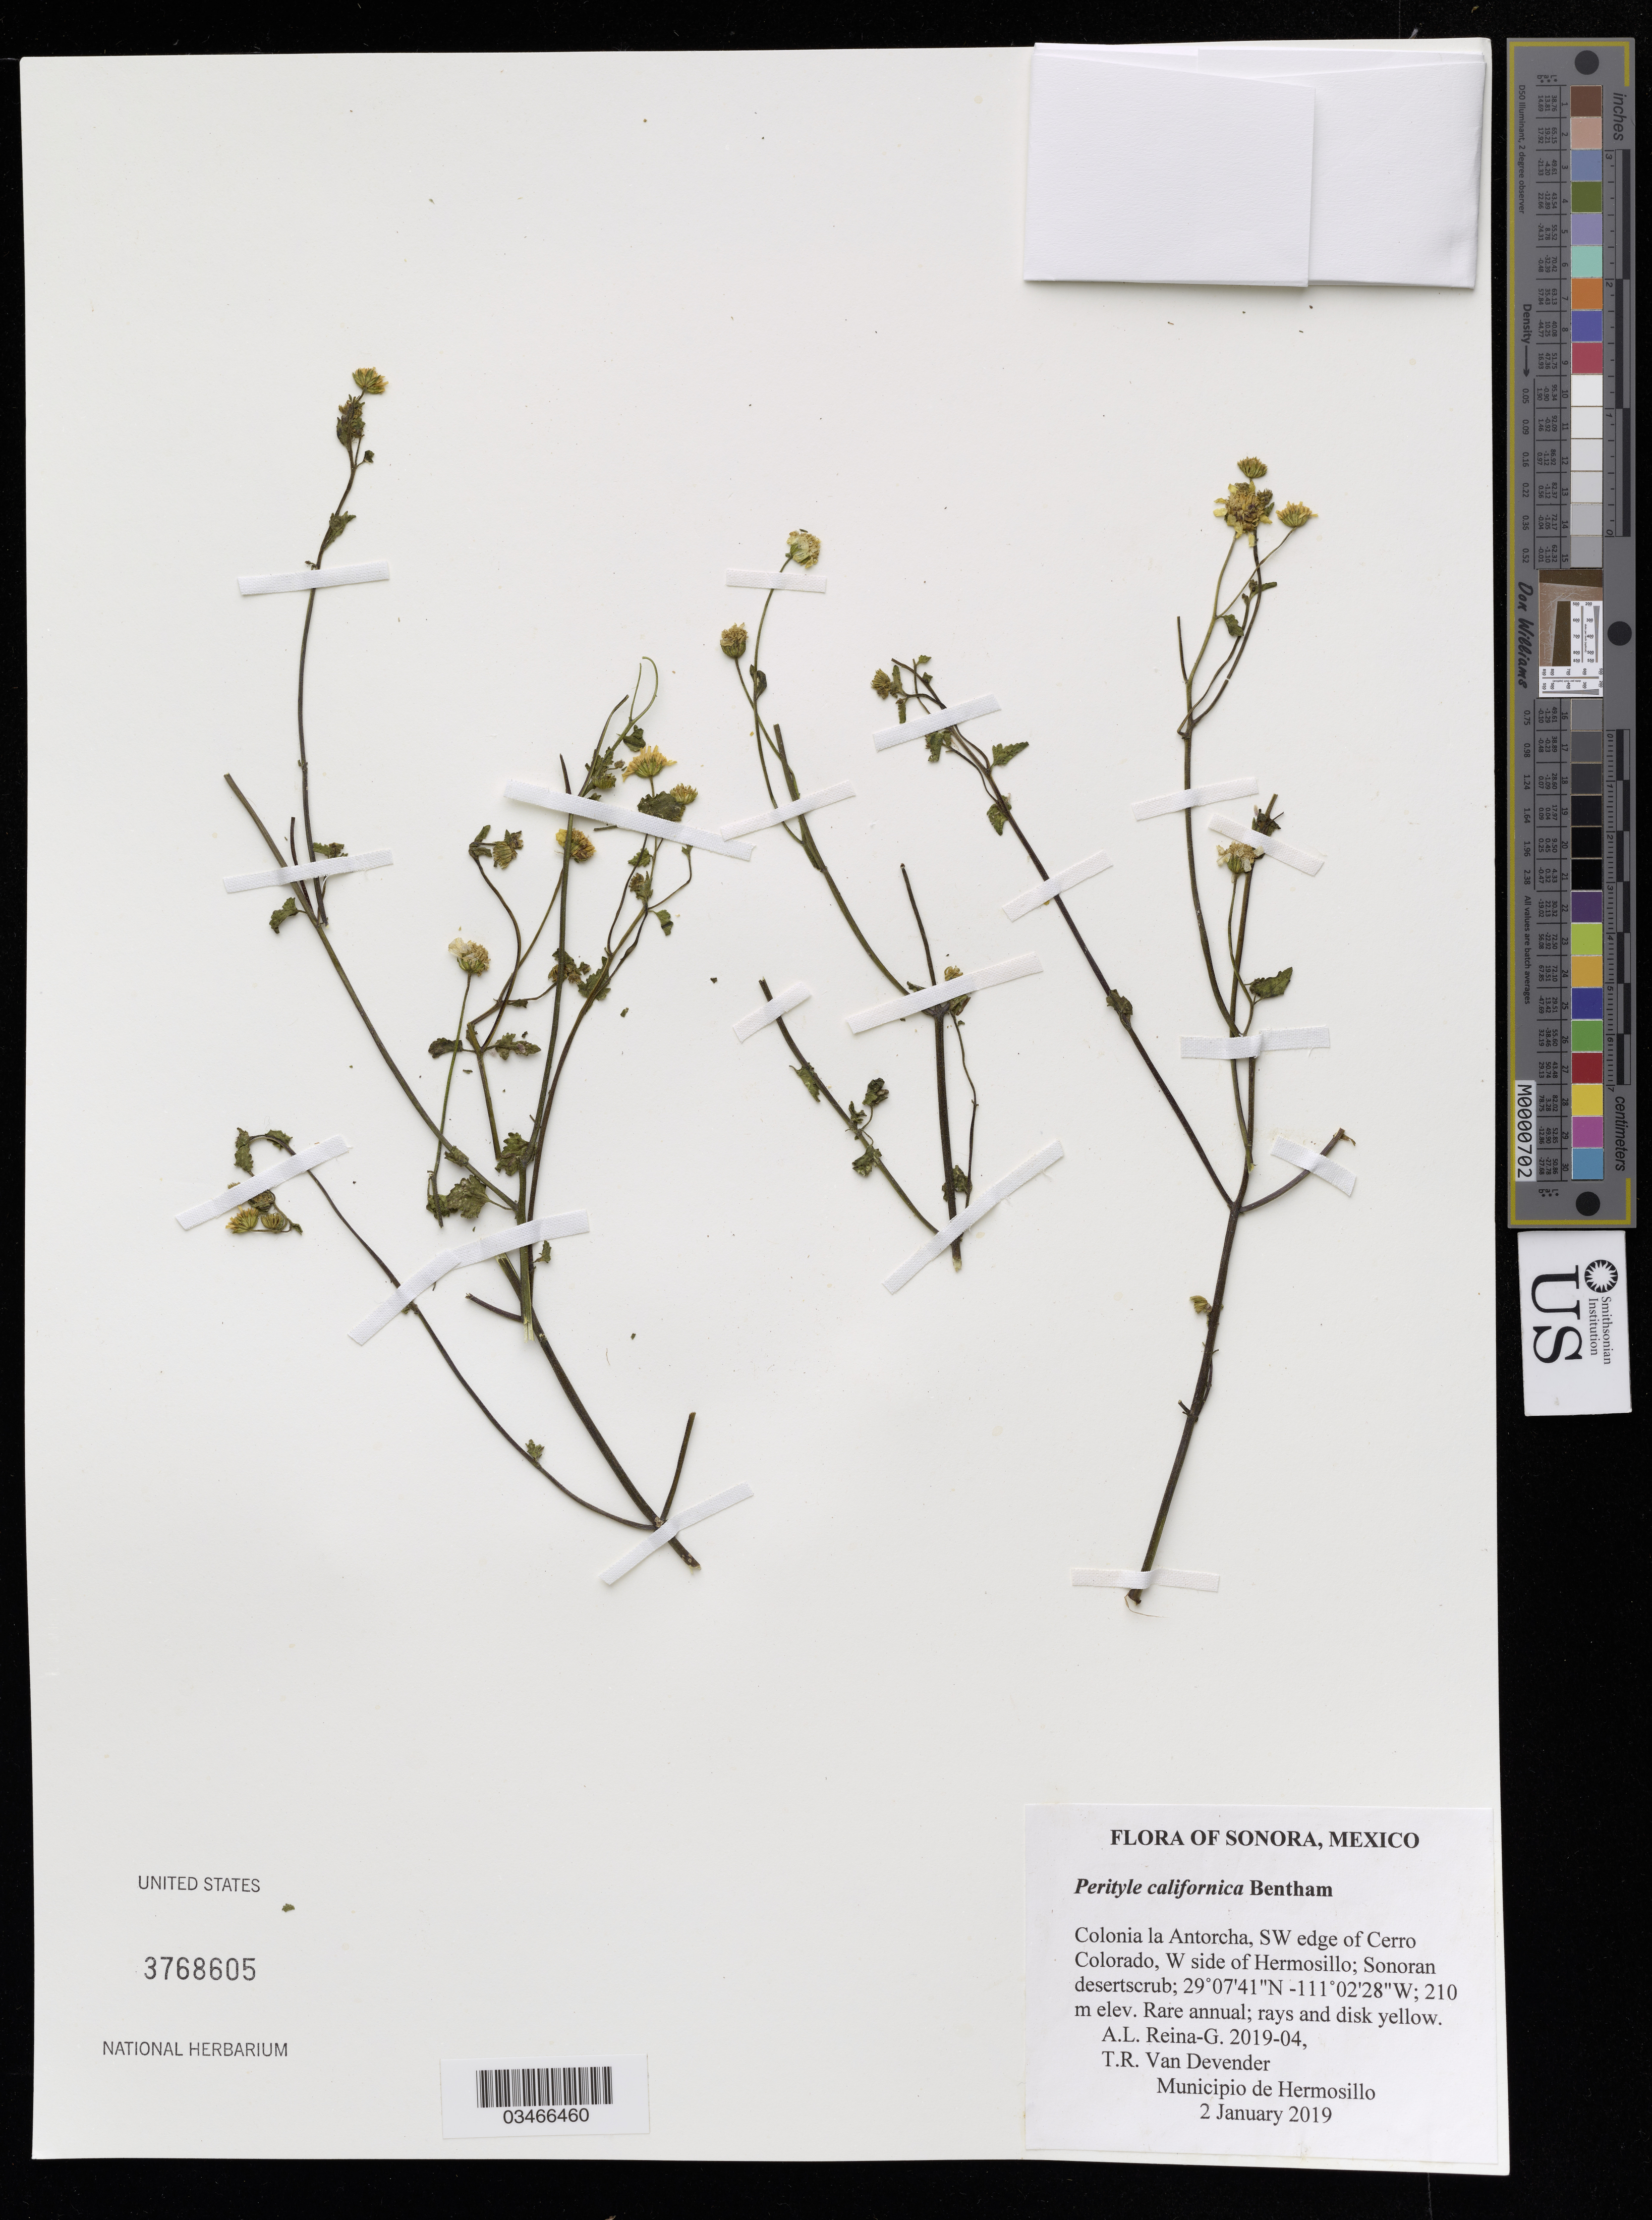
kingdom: Plantae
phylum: Tracheophyta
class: Magnoliopsida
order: Asterales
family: Asteraceae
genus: Perityle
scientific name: Perityle californica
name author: Benth.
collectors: A. L. Reina G. & T. R. Van Devender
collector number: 2019-04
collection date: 2019-01-02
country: Mexico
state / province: Sonora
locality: Colonia la Antorcha, SW edge of Cerro Colorado, W side of Hermosillo; Sonoran desert scrub.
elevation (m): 210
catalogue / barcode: US 3768605